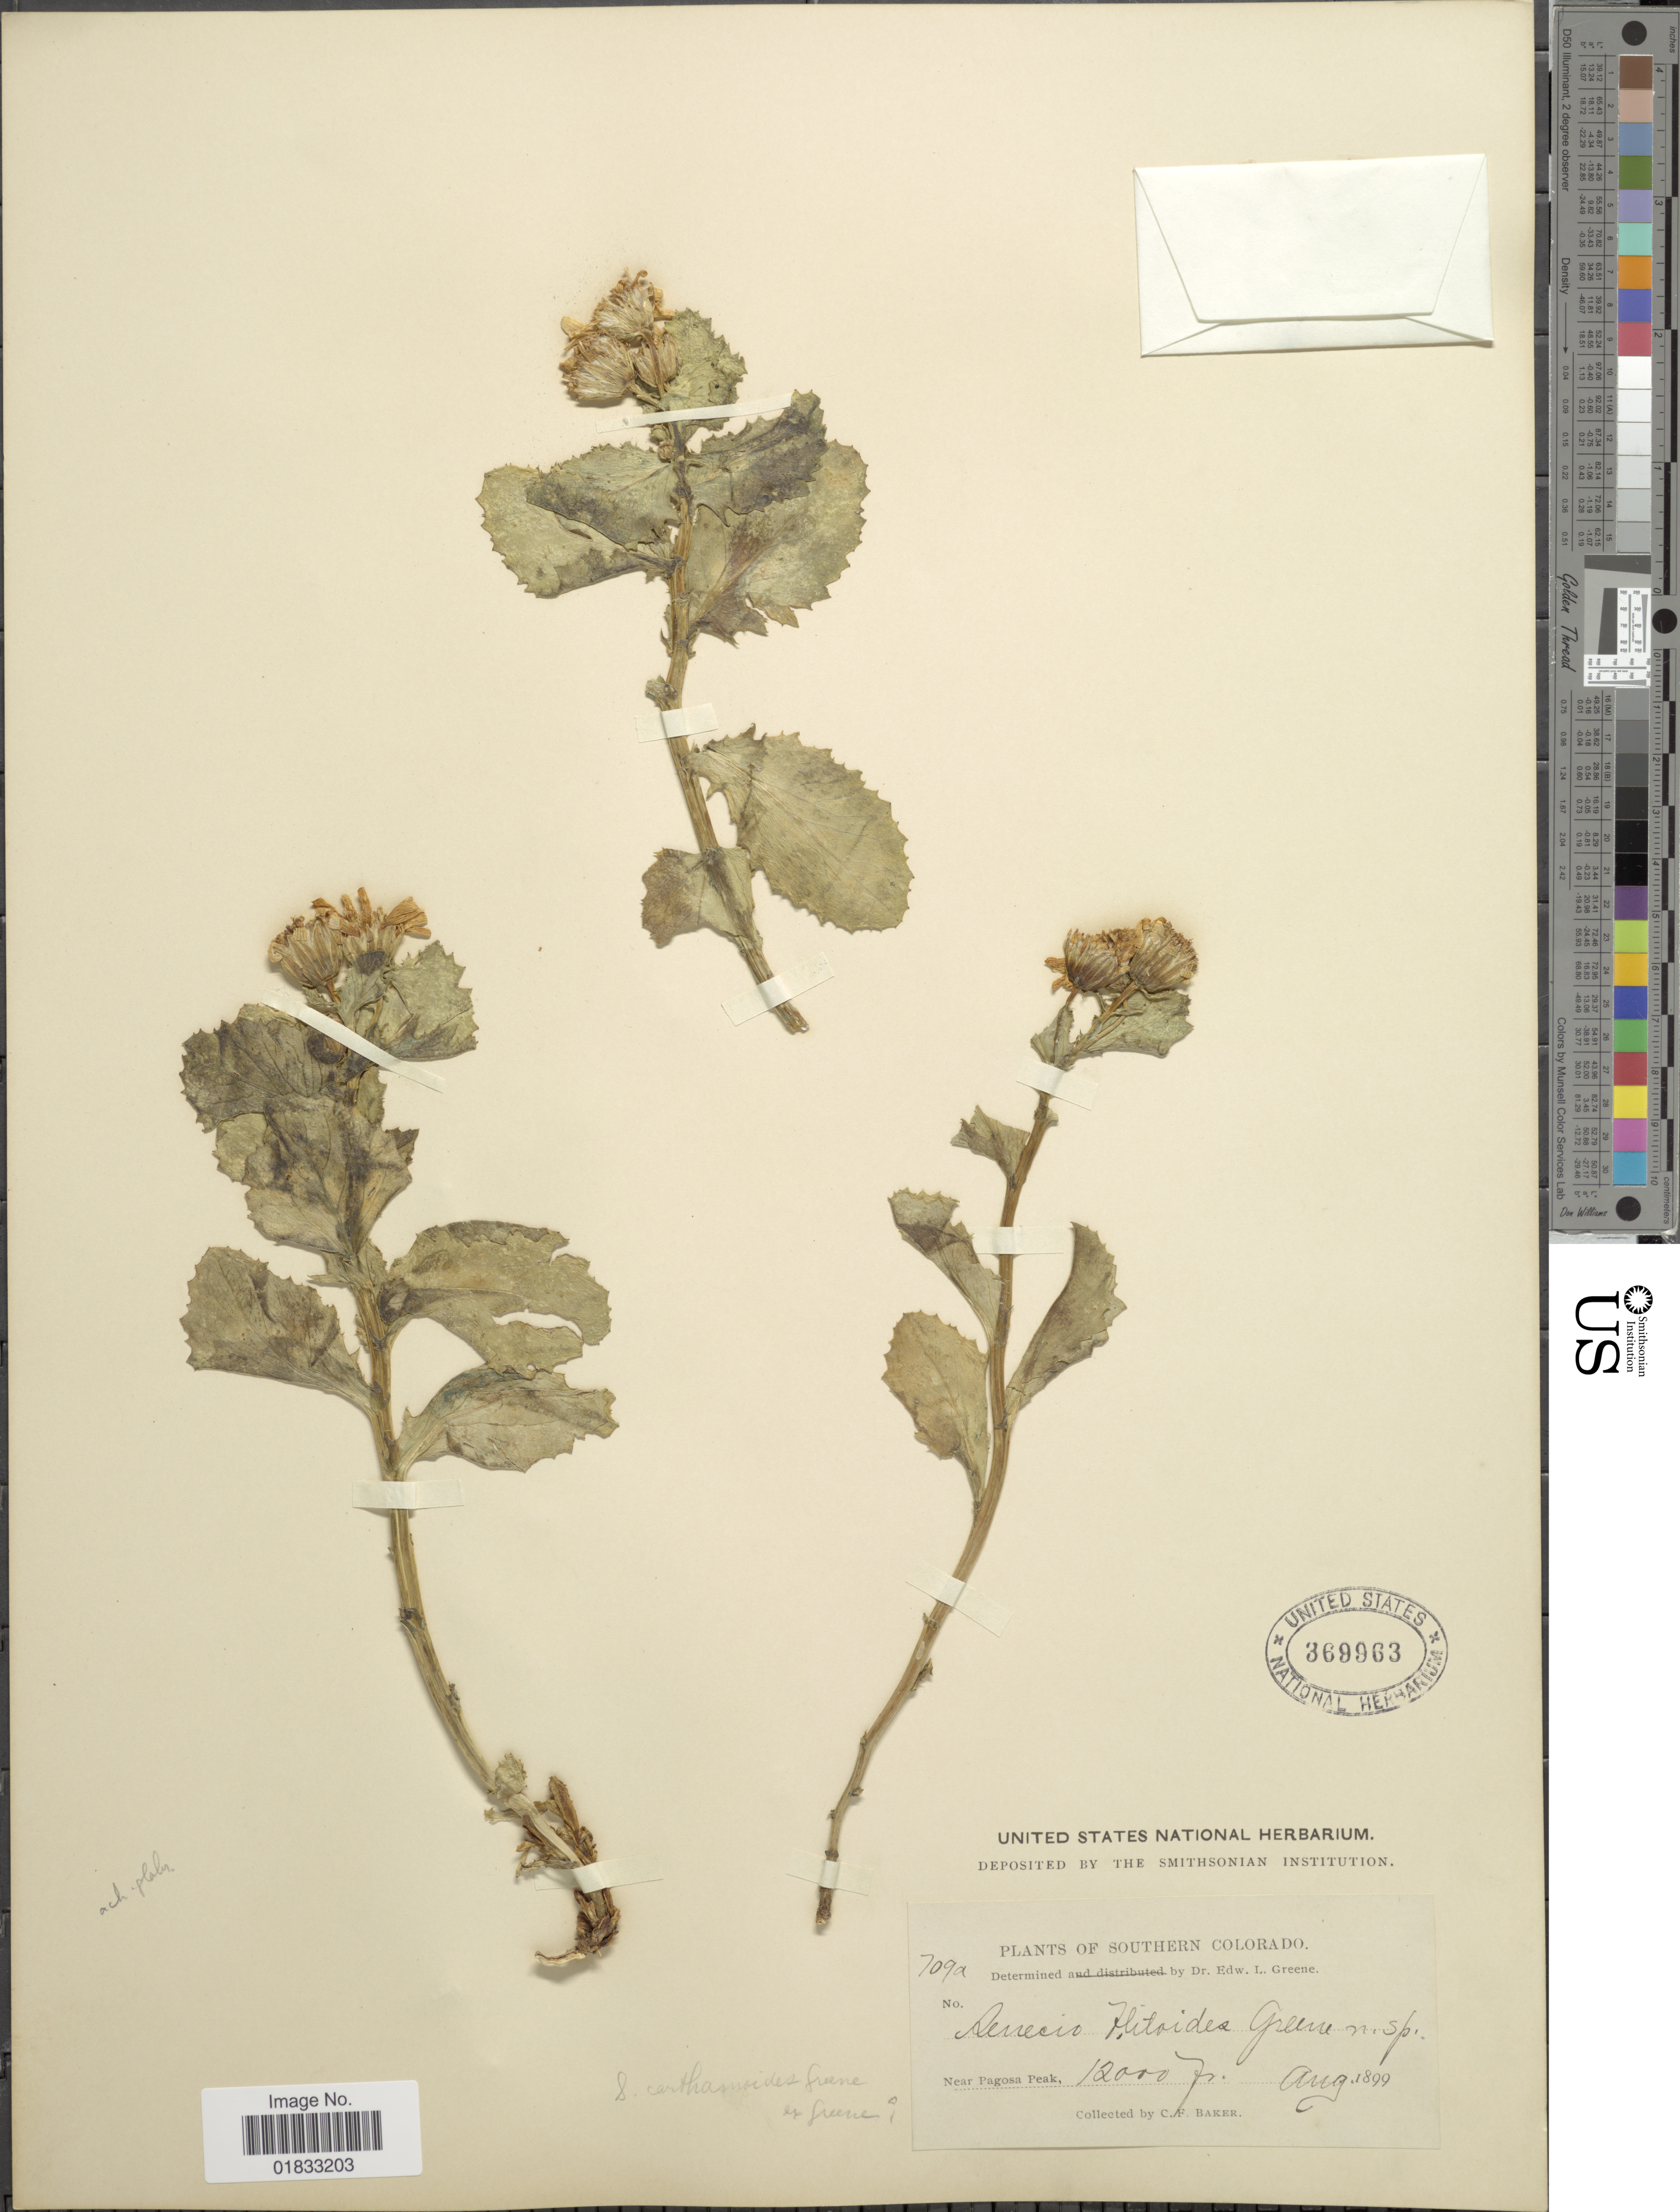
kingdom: Plantae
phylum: Tracheophyta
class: Magnoliopsida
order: Asterales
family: Asteraceae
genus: Senecio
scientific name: Senecio fremontii var. blitoides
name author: (Greene) Cronq.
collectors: C. F. Baker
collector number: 709a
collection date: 1899-08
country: United States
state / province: Colorado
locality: Southern Colorado, near Pagosa Peak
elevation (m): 3658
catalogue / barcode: US 369963